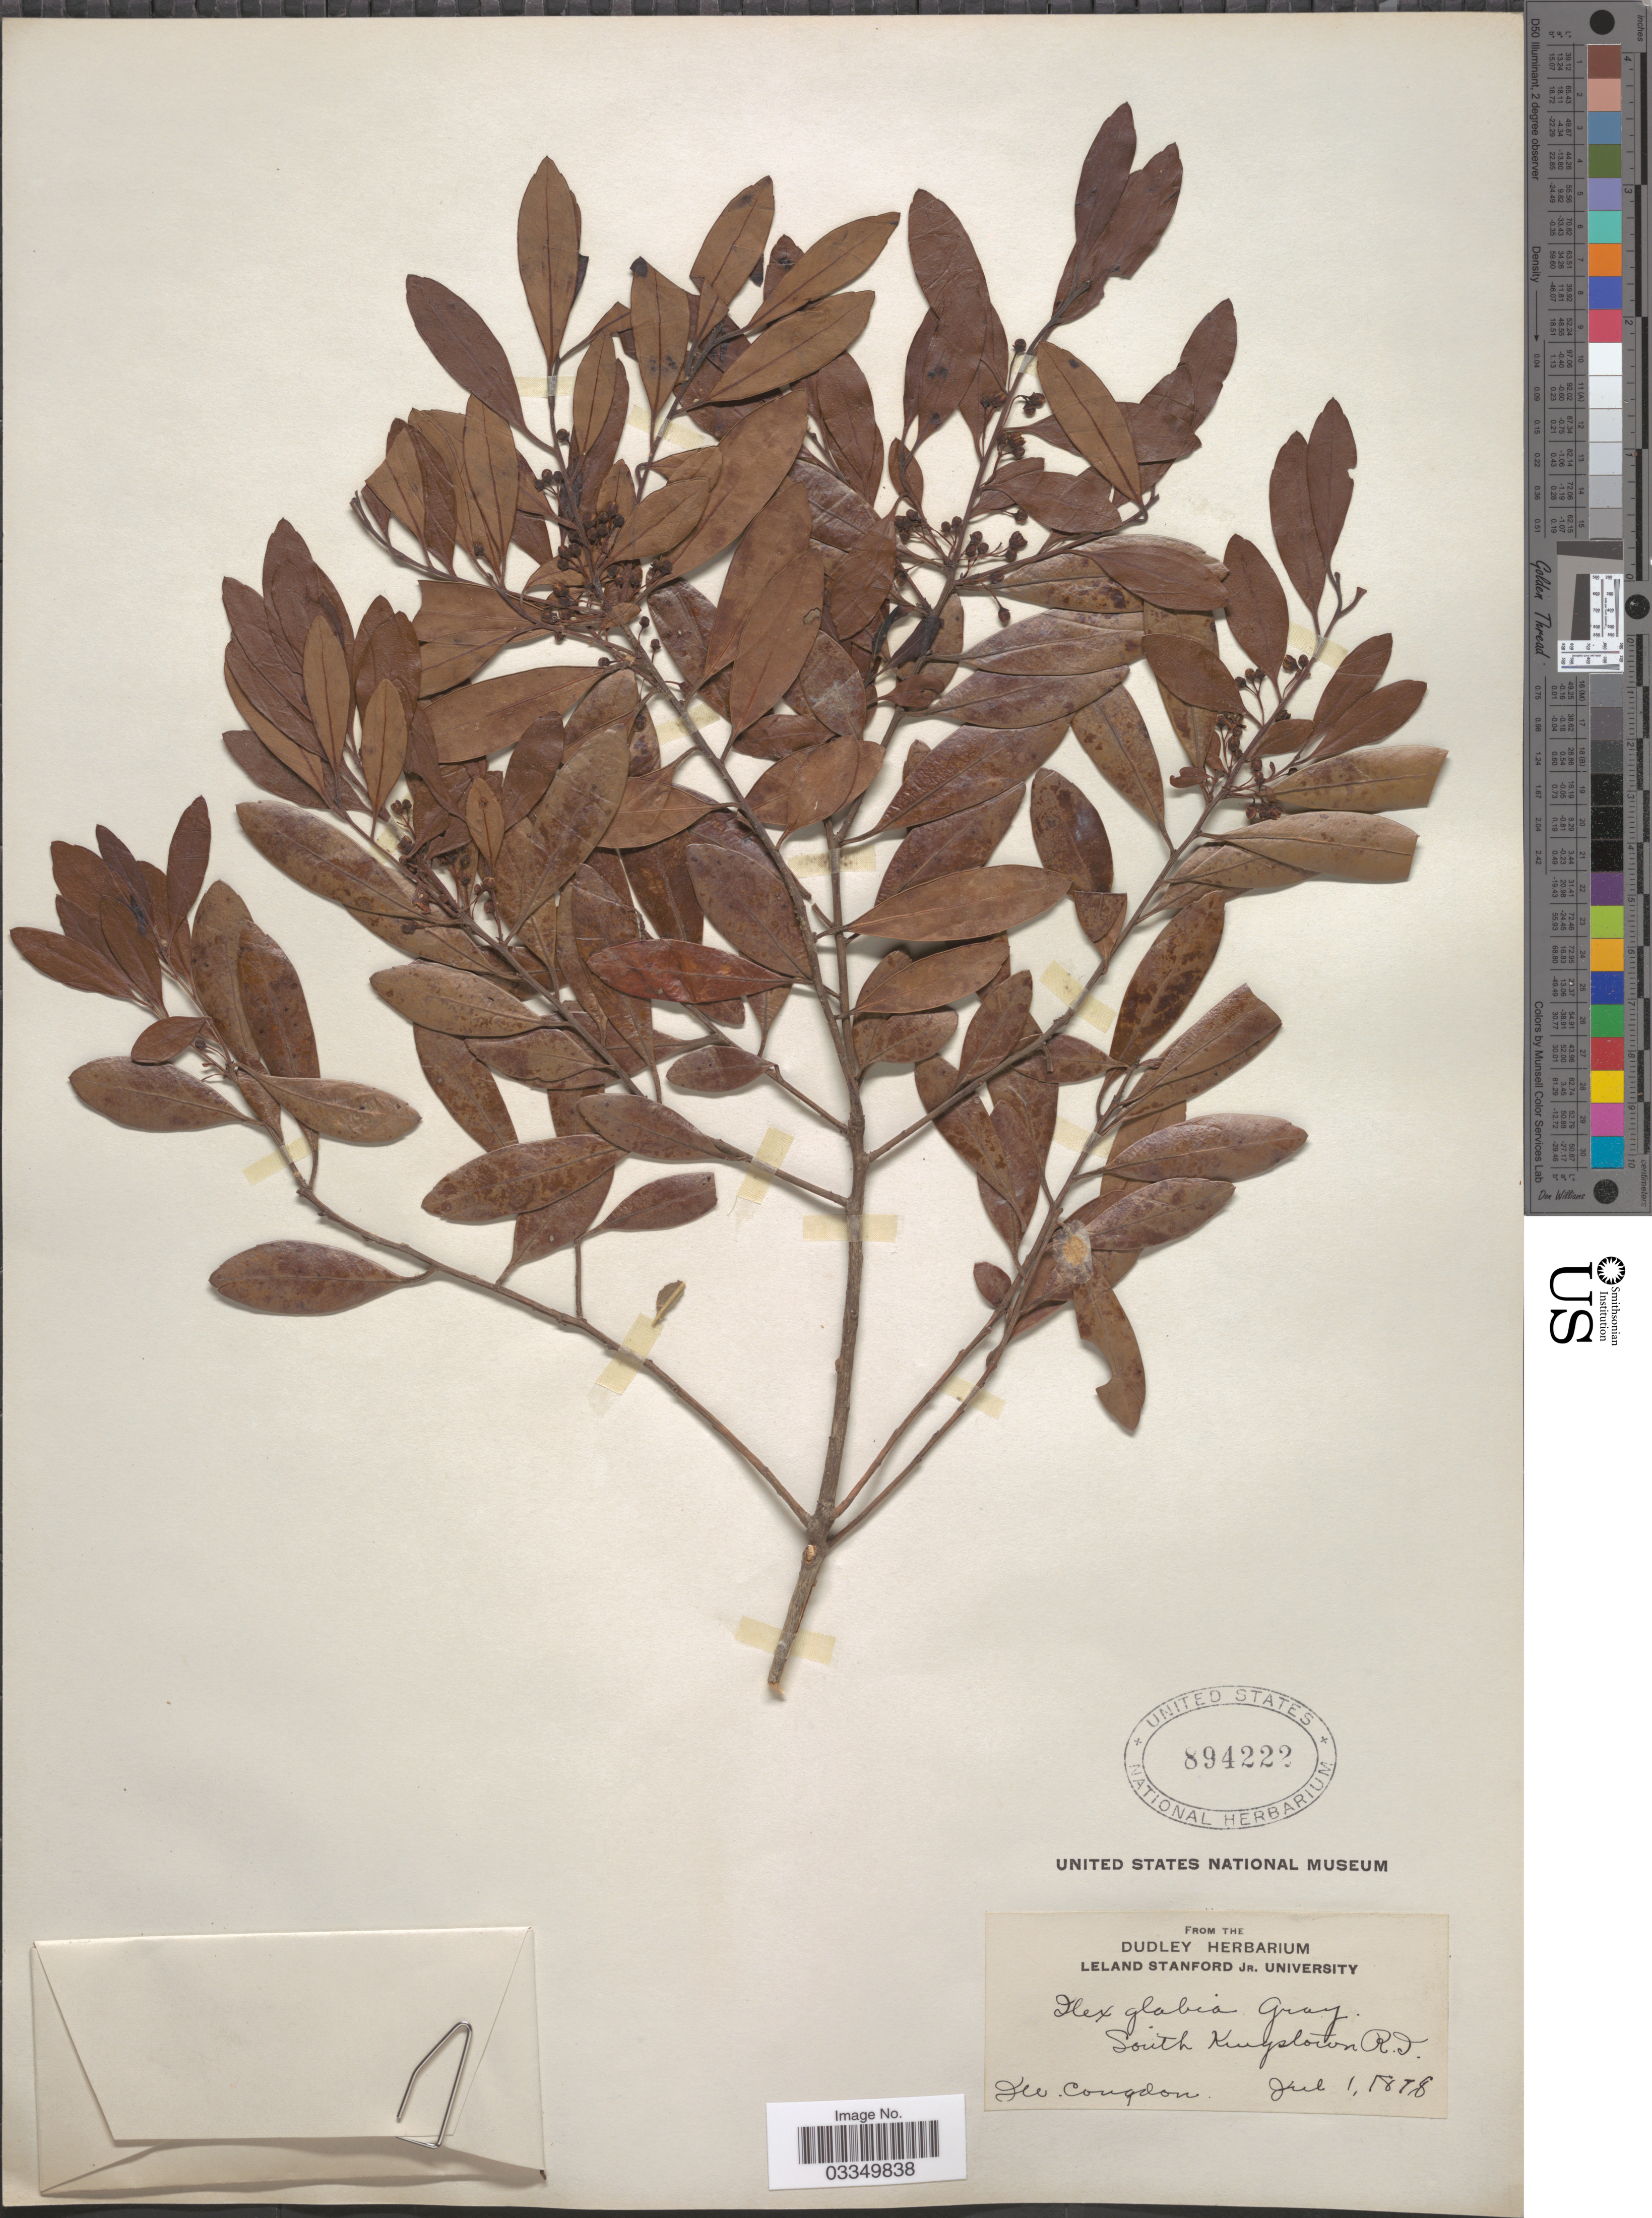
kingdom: Plantae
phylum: Tracheophyta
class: Magnoliopsida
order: Aquifoliales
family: Aquifoliaceae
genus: Ilex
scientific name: Ilex glabra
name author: (L.) A. Gray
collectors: J. W. Congdon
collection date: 1878-07-01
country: United States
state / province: Rhode Island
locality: South Kingstown.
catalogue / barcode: US 894222